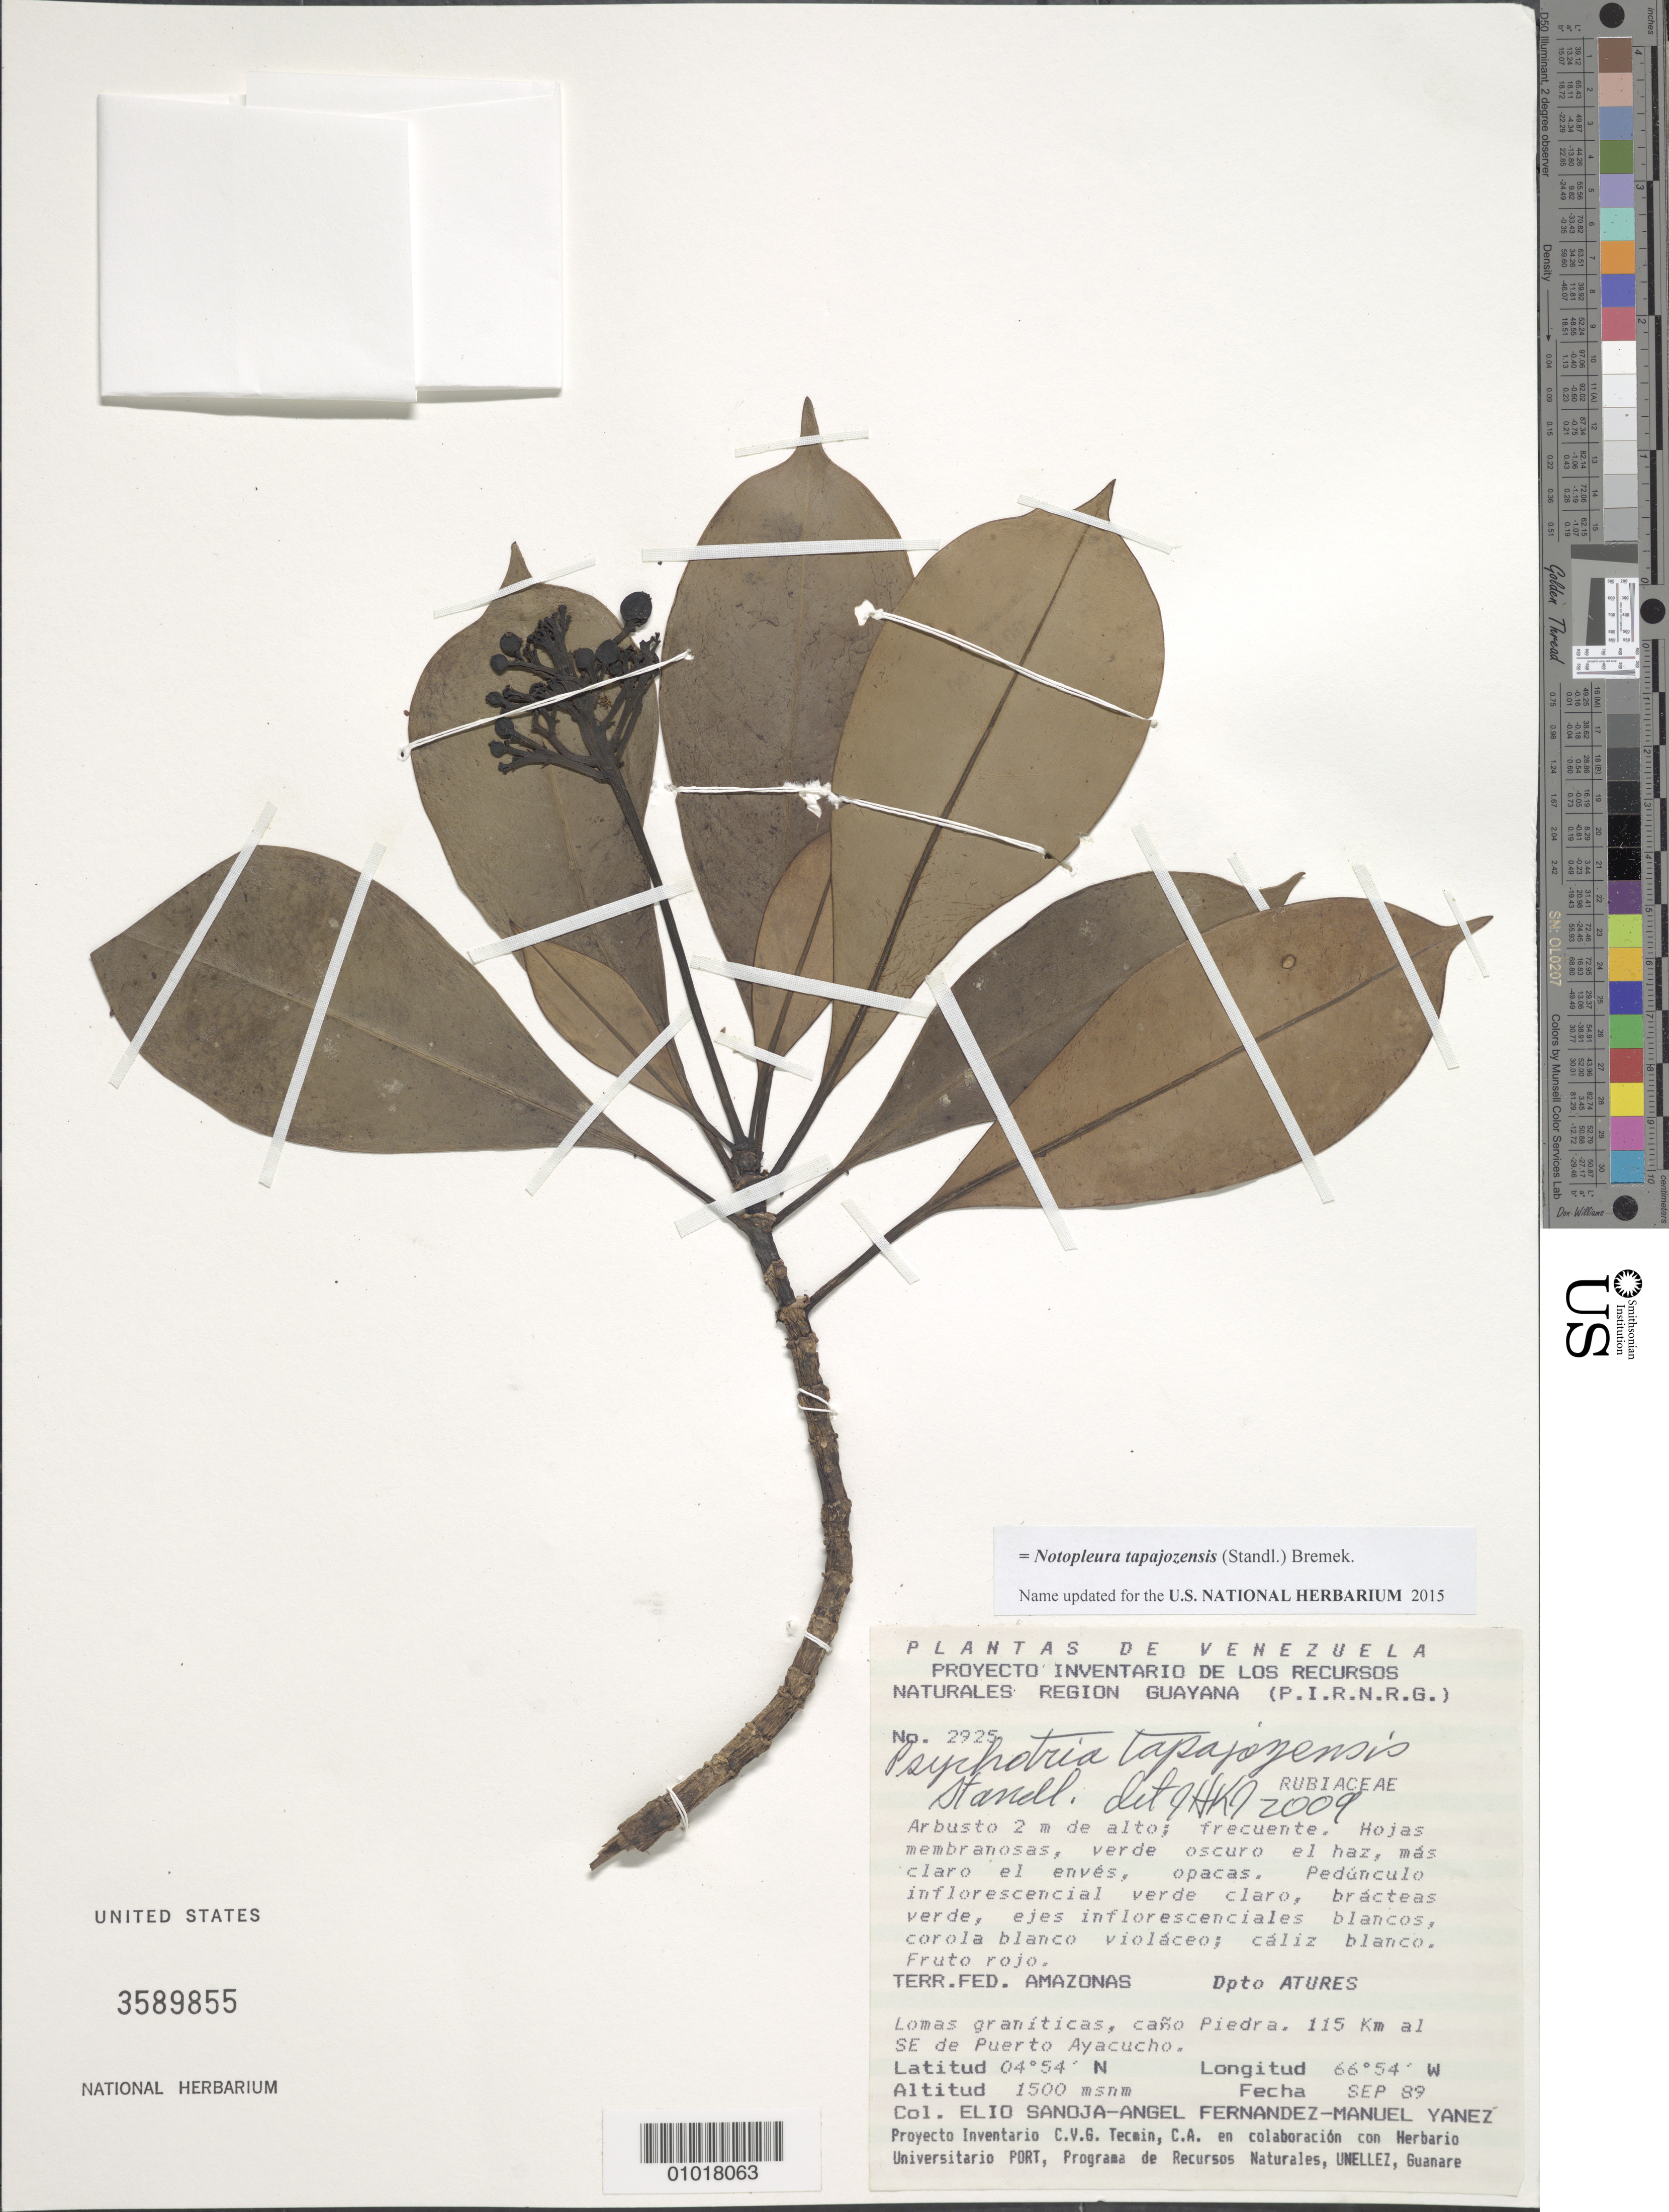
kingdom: Plantae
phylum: Tracheophyta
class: Magnoliopsida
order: Gentianales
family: Rubiaceae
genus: Psychotria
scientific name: Psychotria tapajozensis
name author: Standl.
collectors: E. Sanoja-Angel & F. Yanez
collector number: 2925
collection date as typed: Sep-89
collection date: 1989-09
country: Venezuela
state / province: Amazonas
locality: Lomas graniticas, cano Piedra. 115 km al SE de Puerto Ayacucho.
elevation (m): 1500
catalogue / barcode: US 3589855